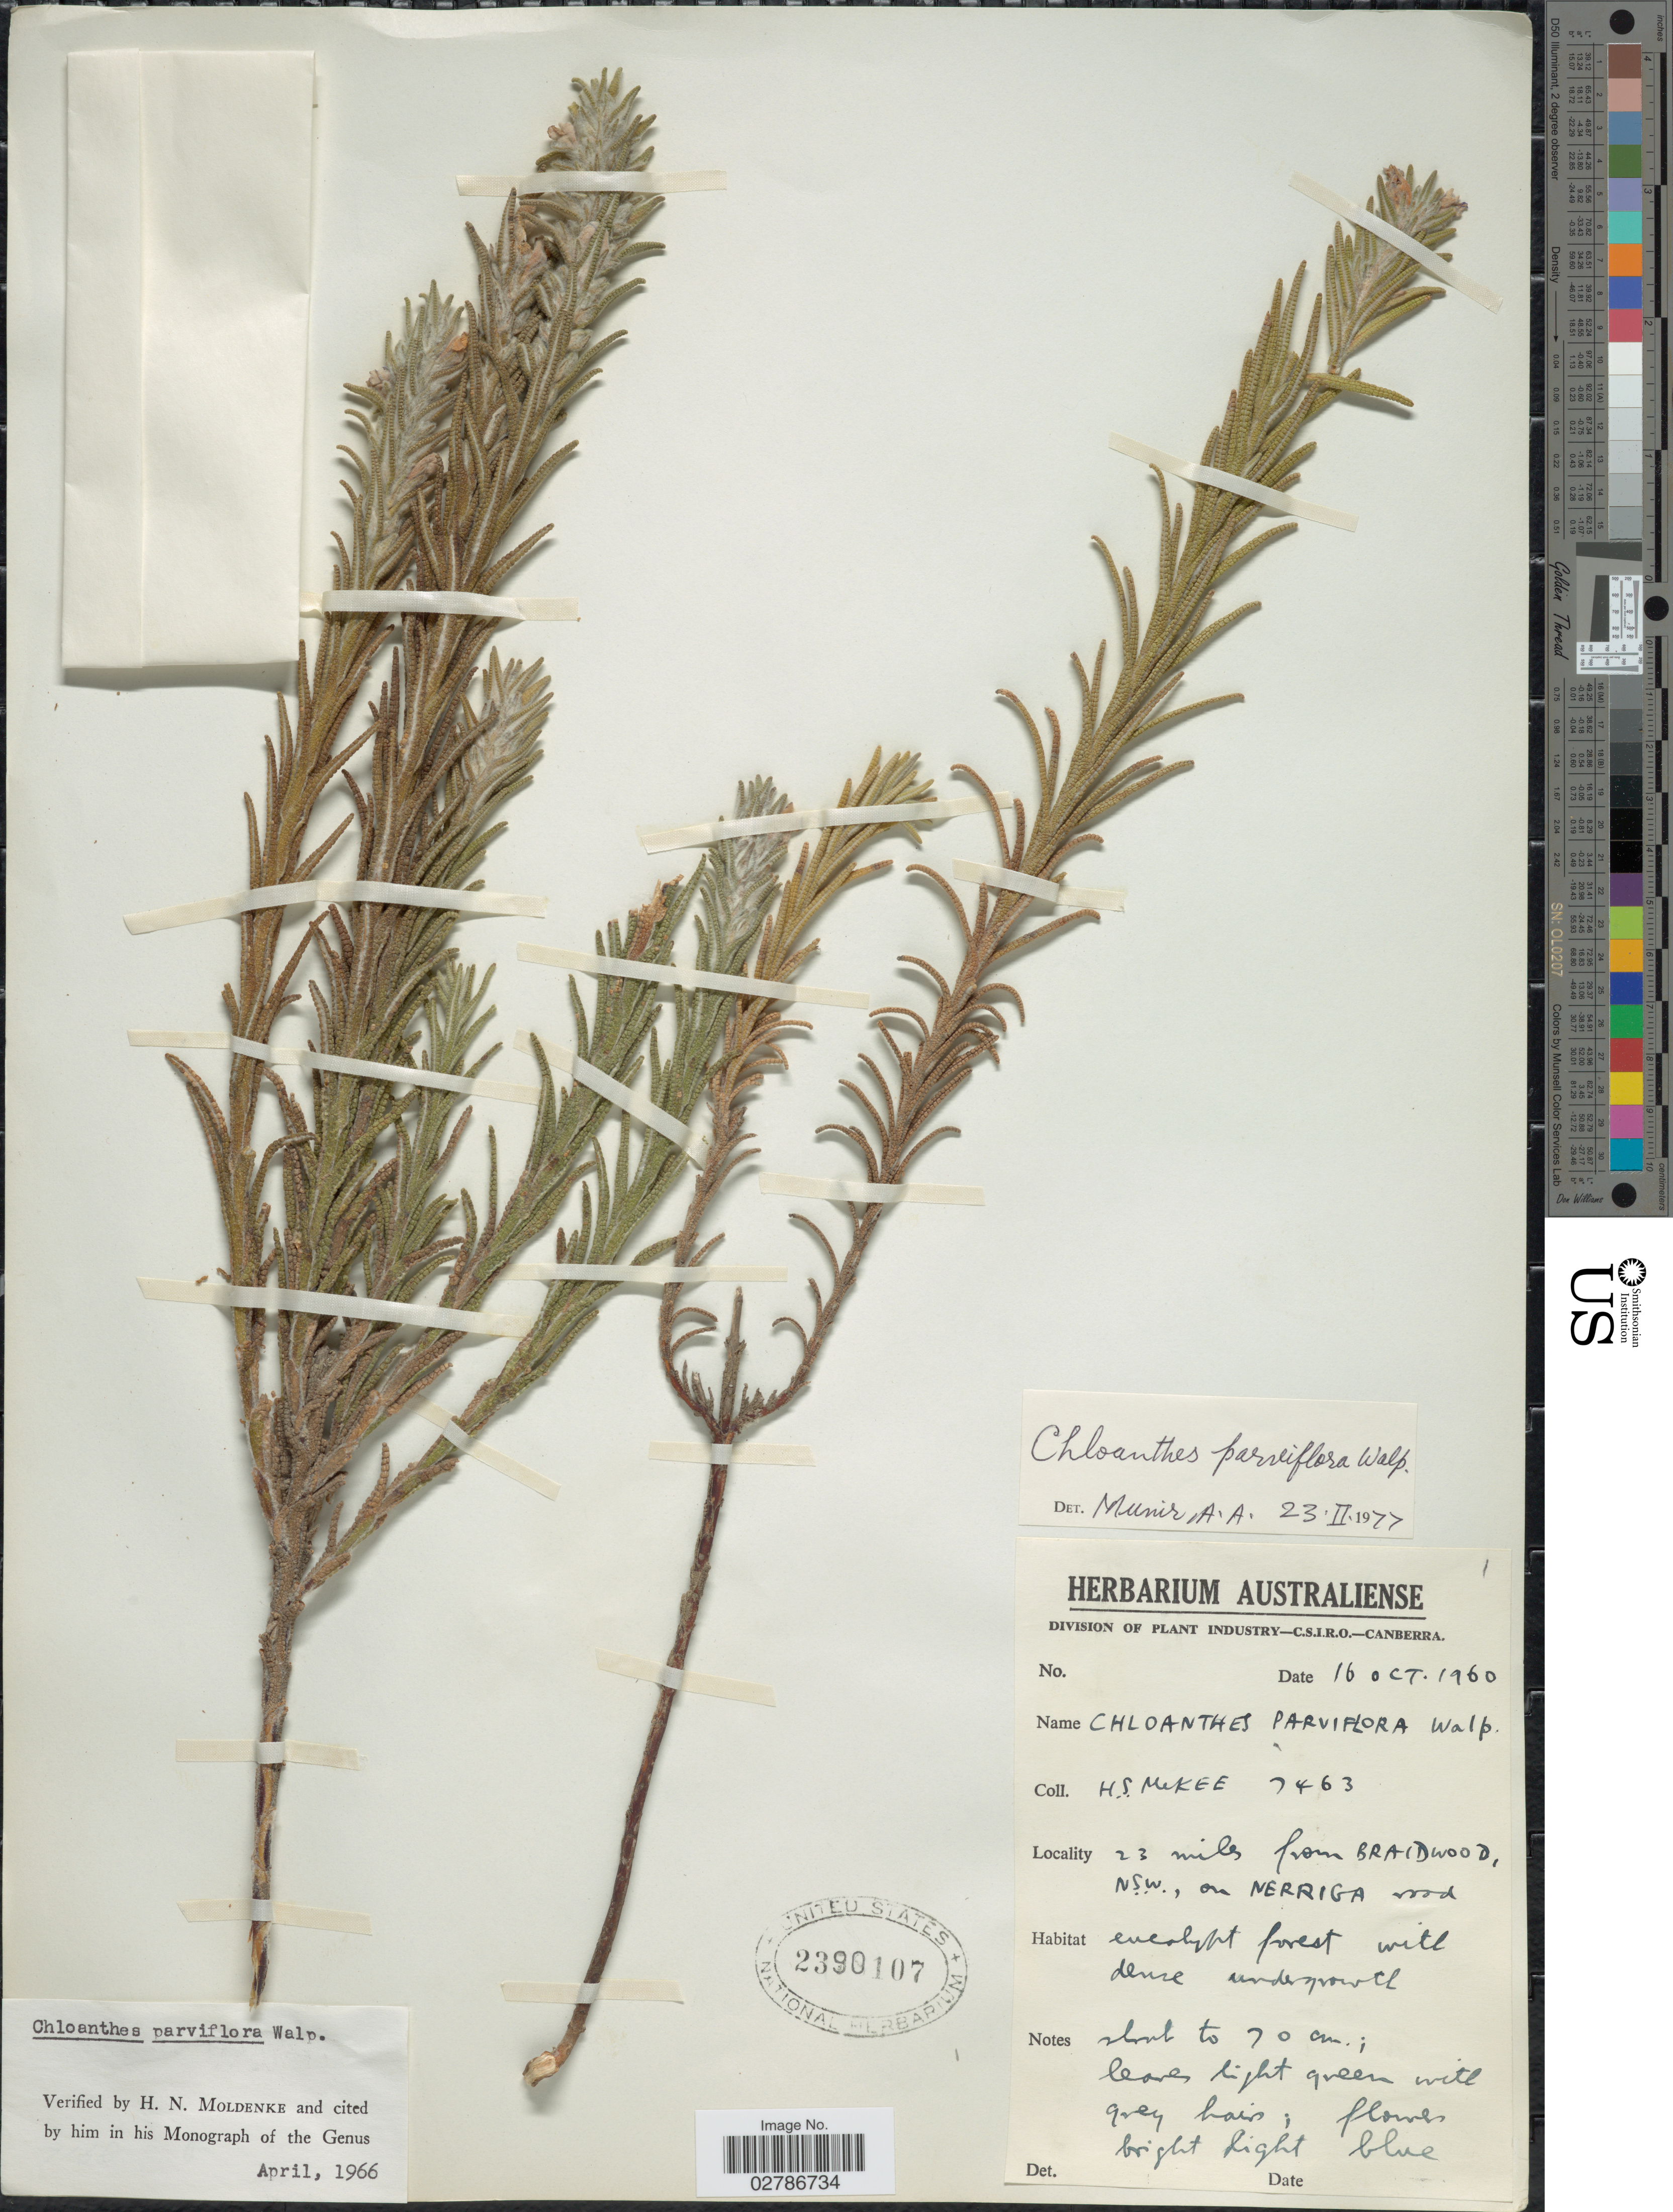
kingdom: Plantae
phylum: Tracheophyta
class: Magnoliopsida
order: Lamiales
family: Lamiaceae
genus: Chloanthes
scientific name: Chloanthes parviflora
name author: Walp.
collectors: H. S. McKee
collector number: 7463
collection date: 1960-10-16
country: Australia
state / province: New South Wales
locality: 23 miles from Braidwood, N.S.W, on Merriga wood.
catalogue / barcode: US 2390107